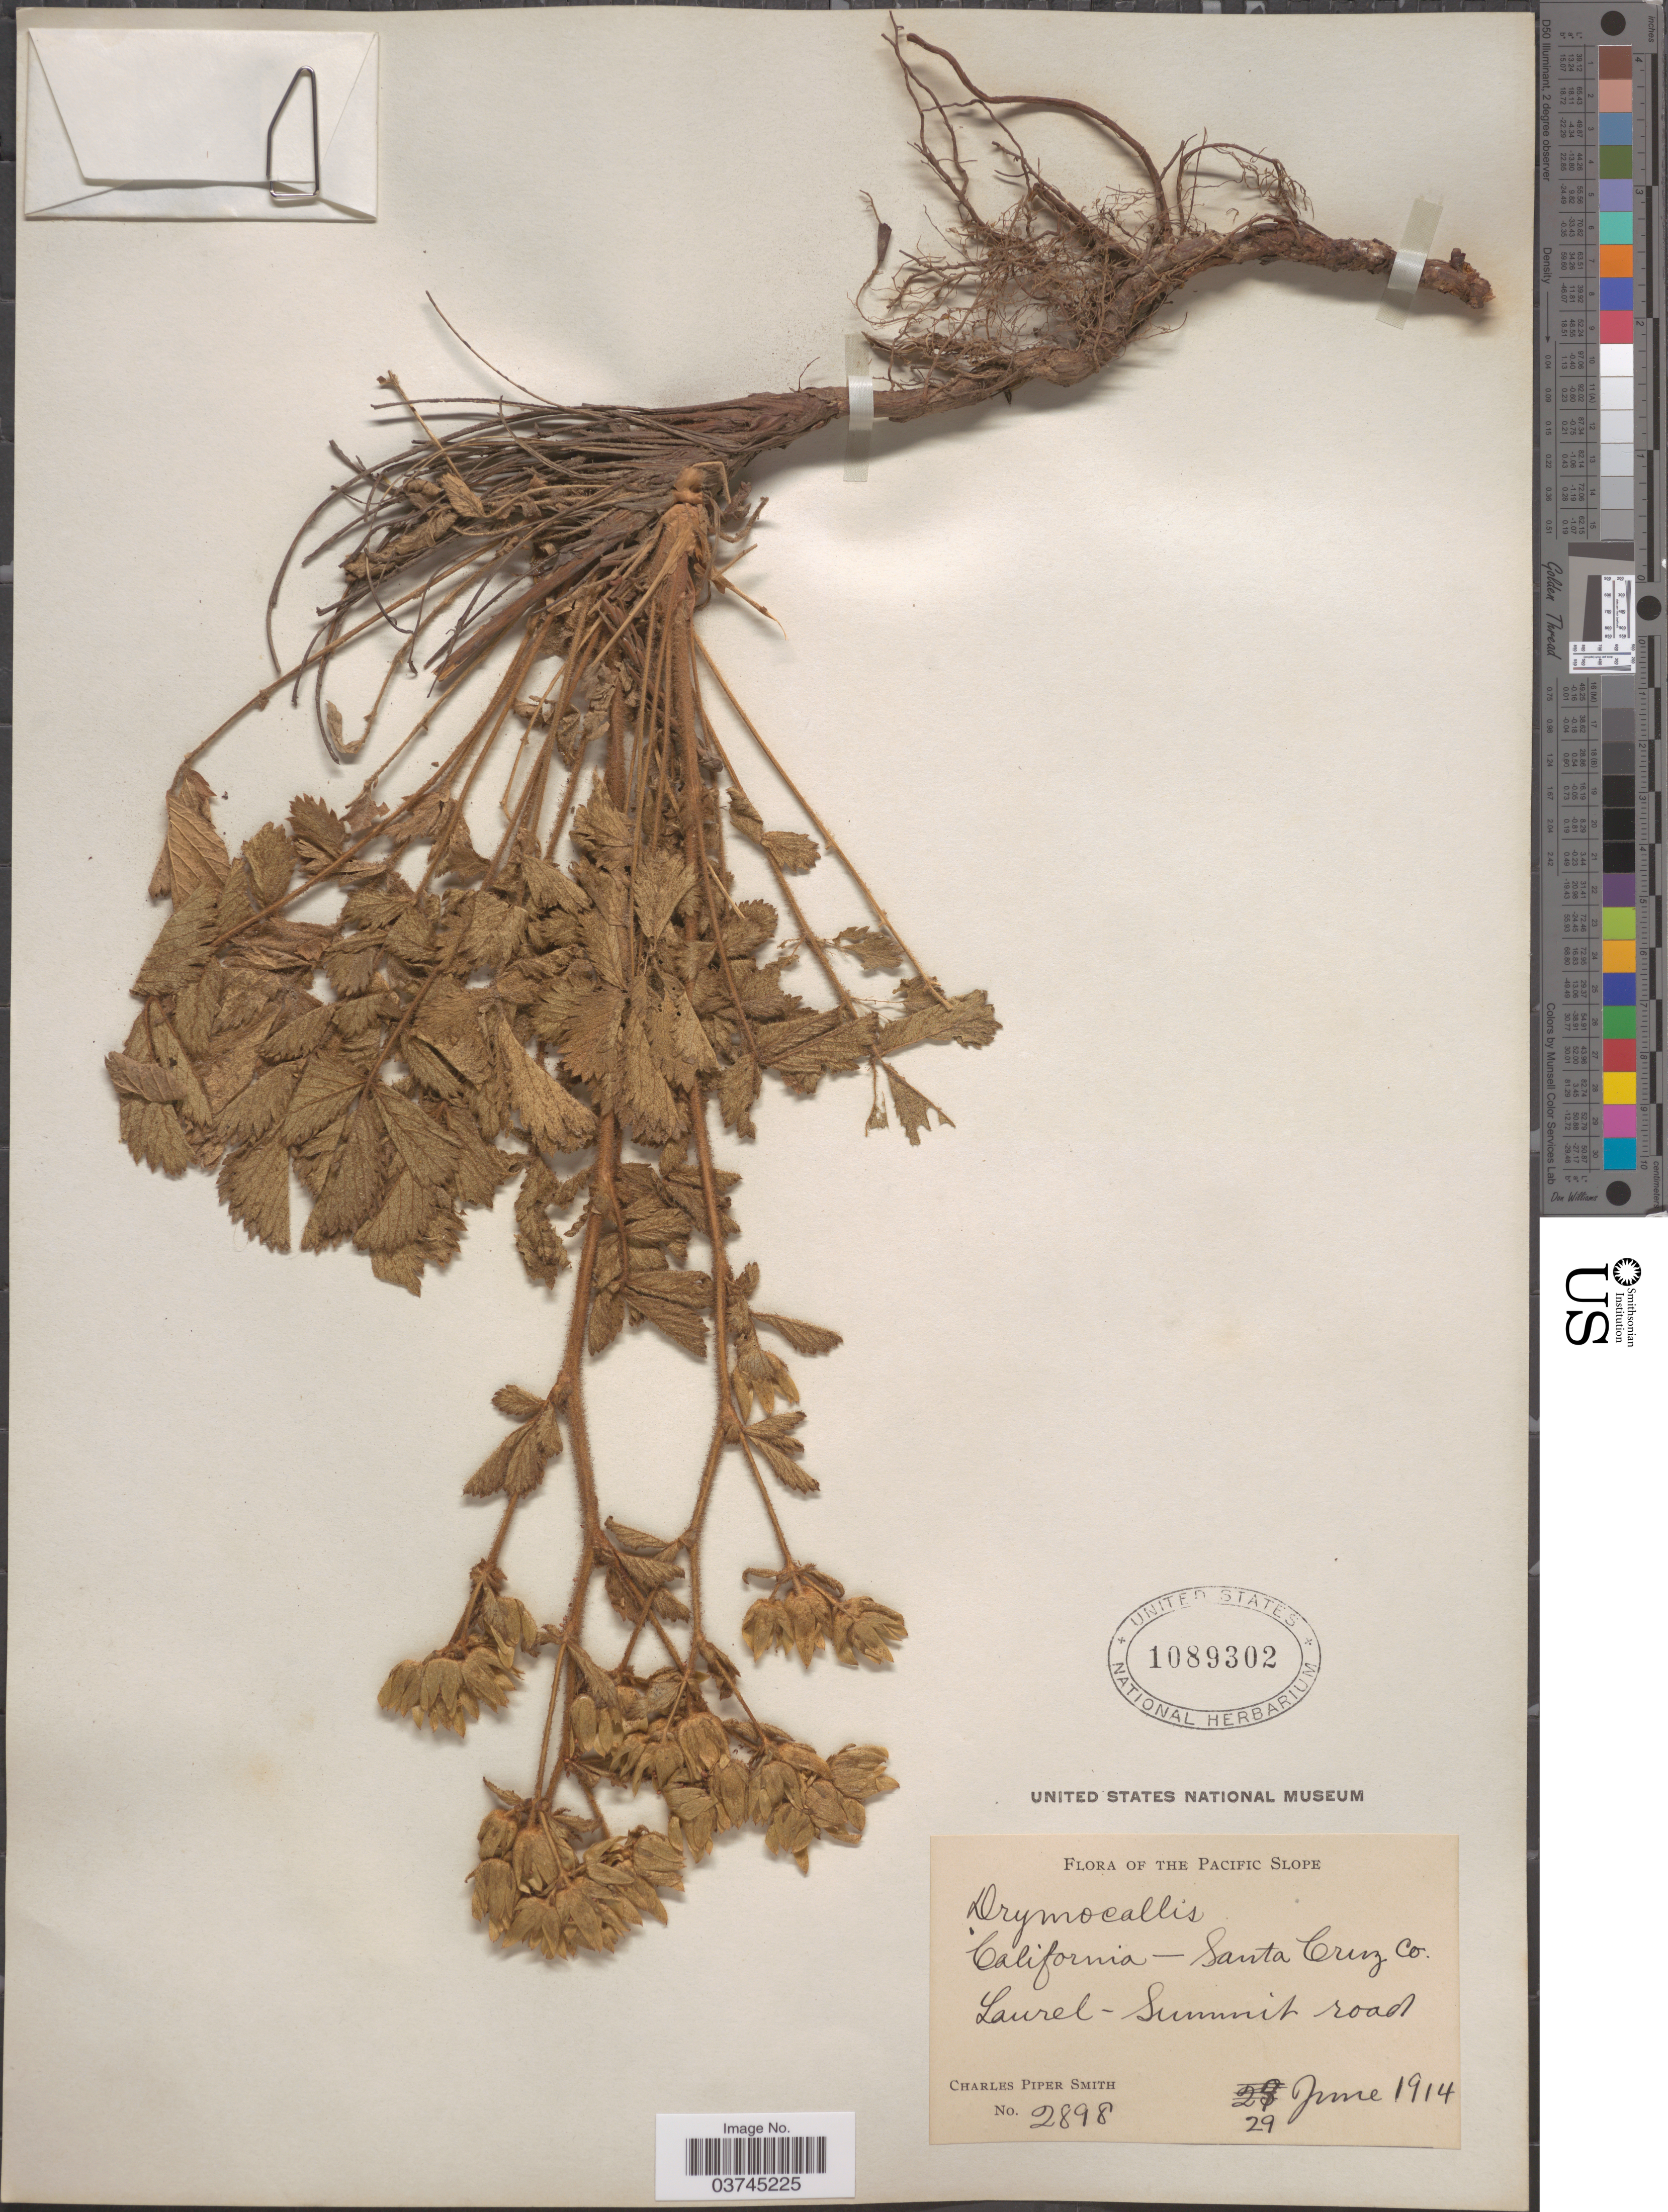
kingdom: Plantae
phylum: Tracheophyta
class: Magnoliopsida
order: Rosales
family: Rosaceae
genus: Drymocallis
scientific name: Drymocallis glandulosa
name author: (Lindl.) Rydb.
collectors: C. P. Smith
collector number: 2898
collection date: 1914-06-29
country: United States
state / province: California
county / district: Santa Cruz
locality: The Pacific Slope. Santa Cruz Co. Laurel - Summit road.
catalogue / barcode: US 1089302